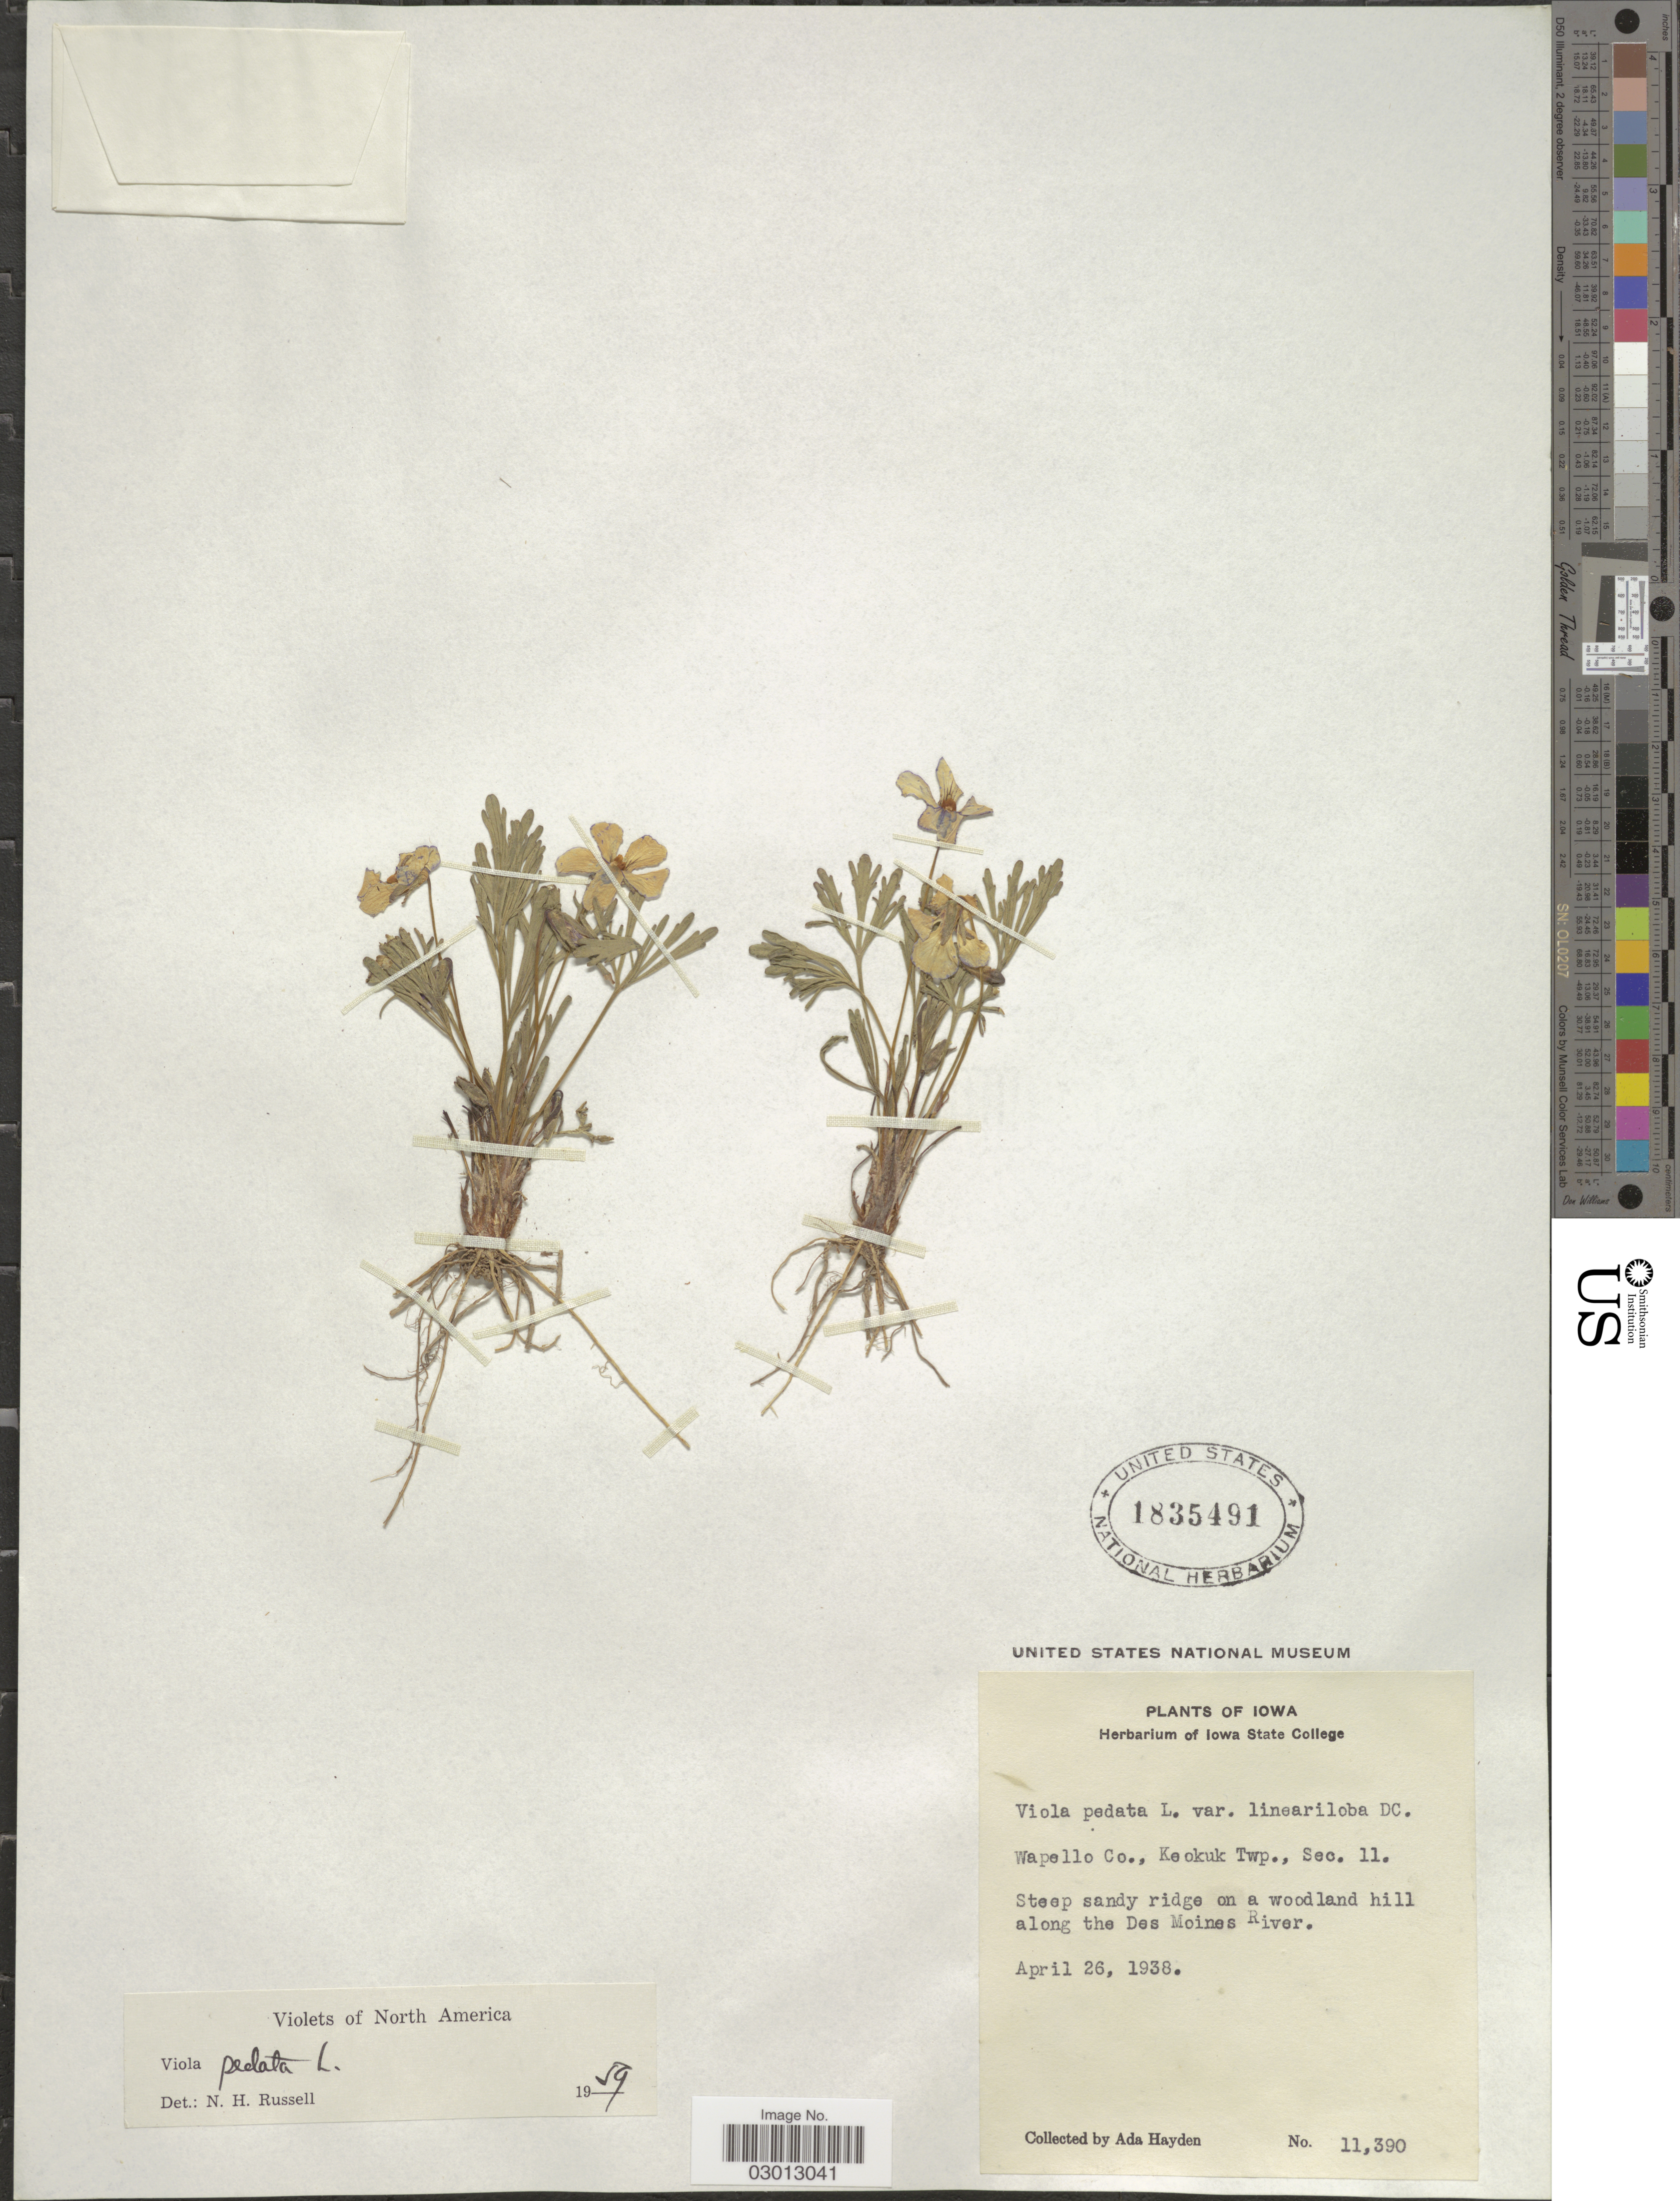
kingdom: Plantae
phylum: Tracheophyta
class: Magnoliopsida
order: Malpighiales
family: Violaceae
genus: Viola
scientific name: Viola pedata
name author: L.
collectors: Ada Hayden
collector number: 11390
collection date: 1938-04-26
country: United States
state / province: Iowa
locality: Wapello Co., Keokuk Twp., Sec. 11. Steep sandy ridge on a woodland hill along the Des Moines River.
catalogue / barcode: US 1835491